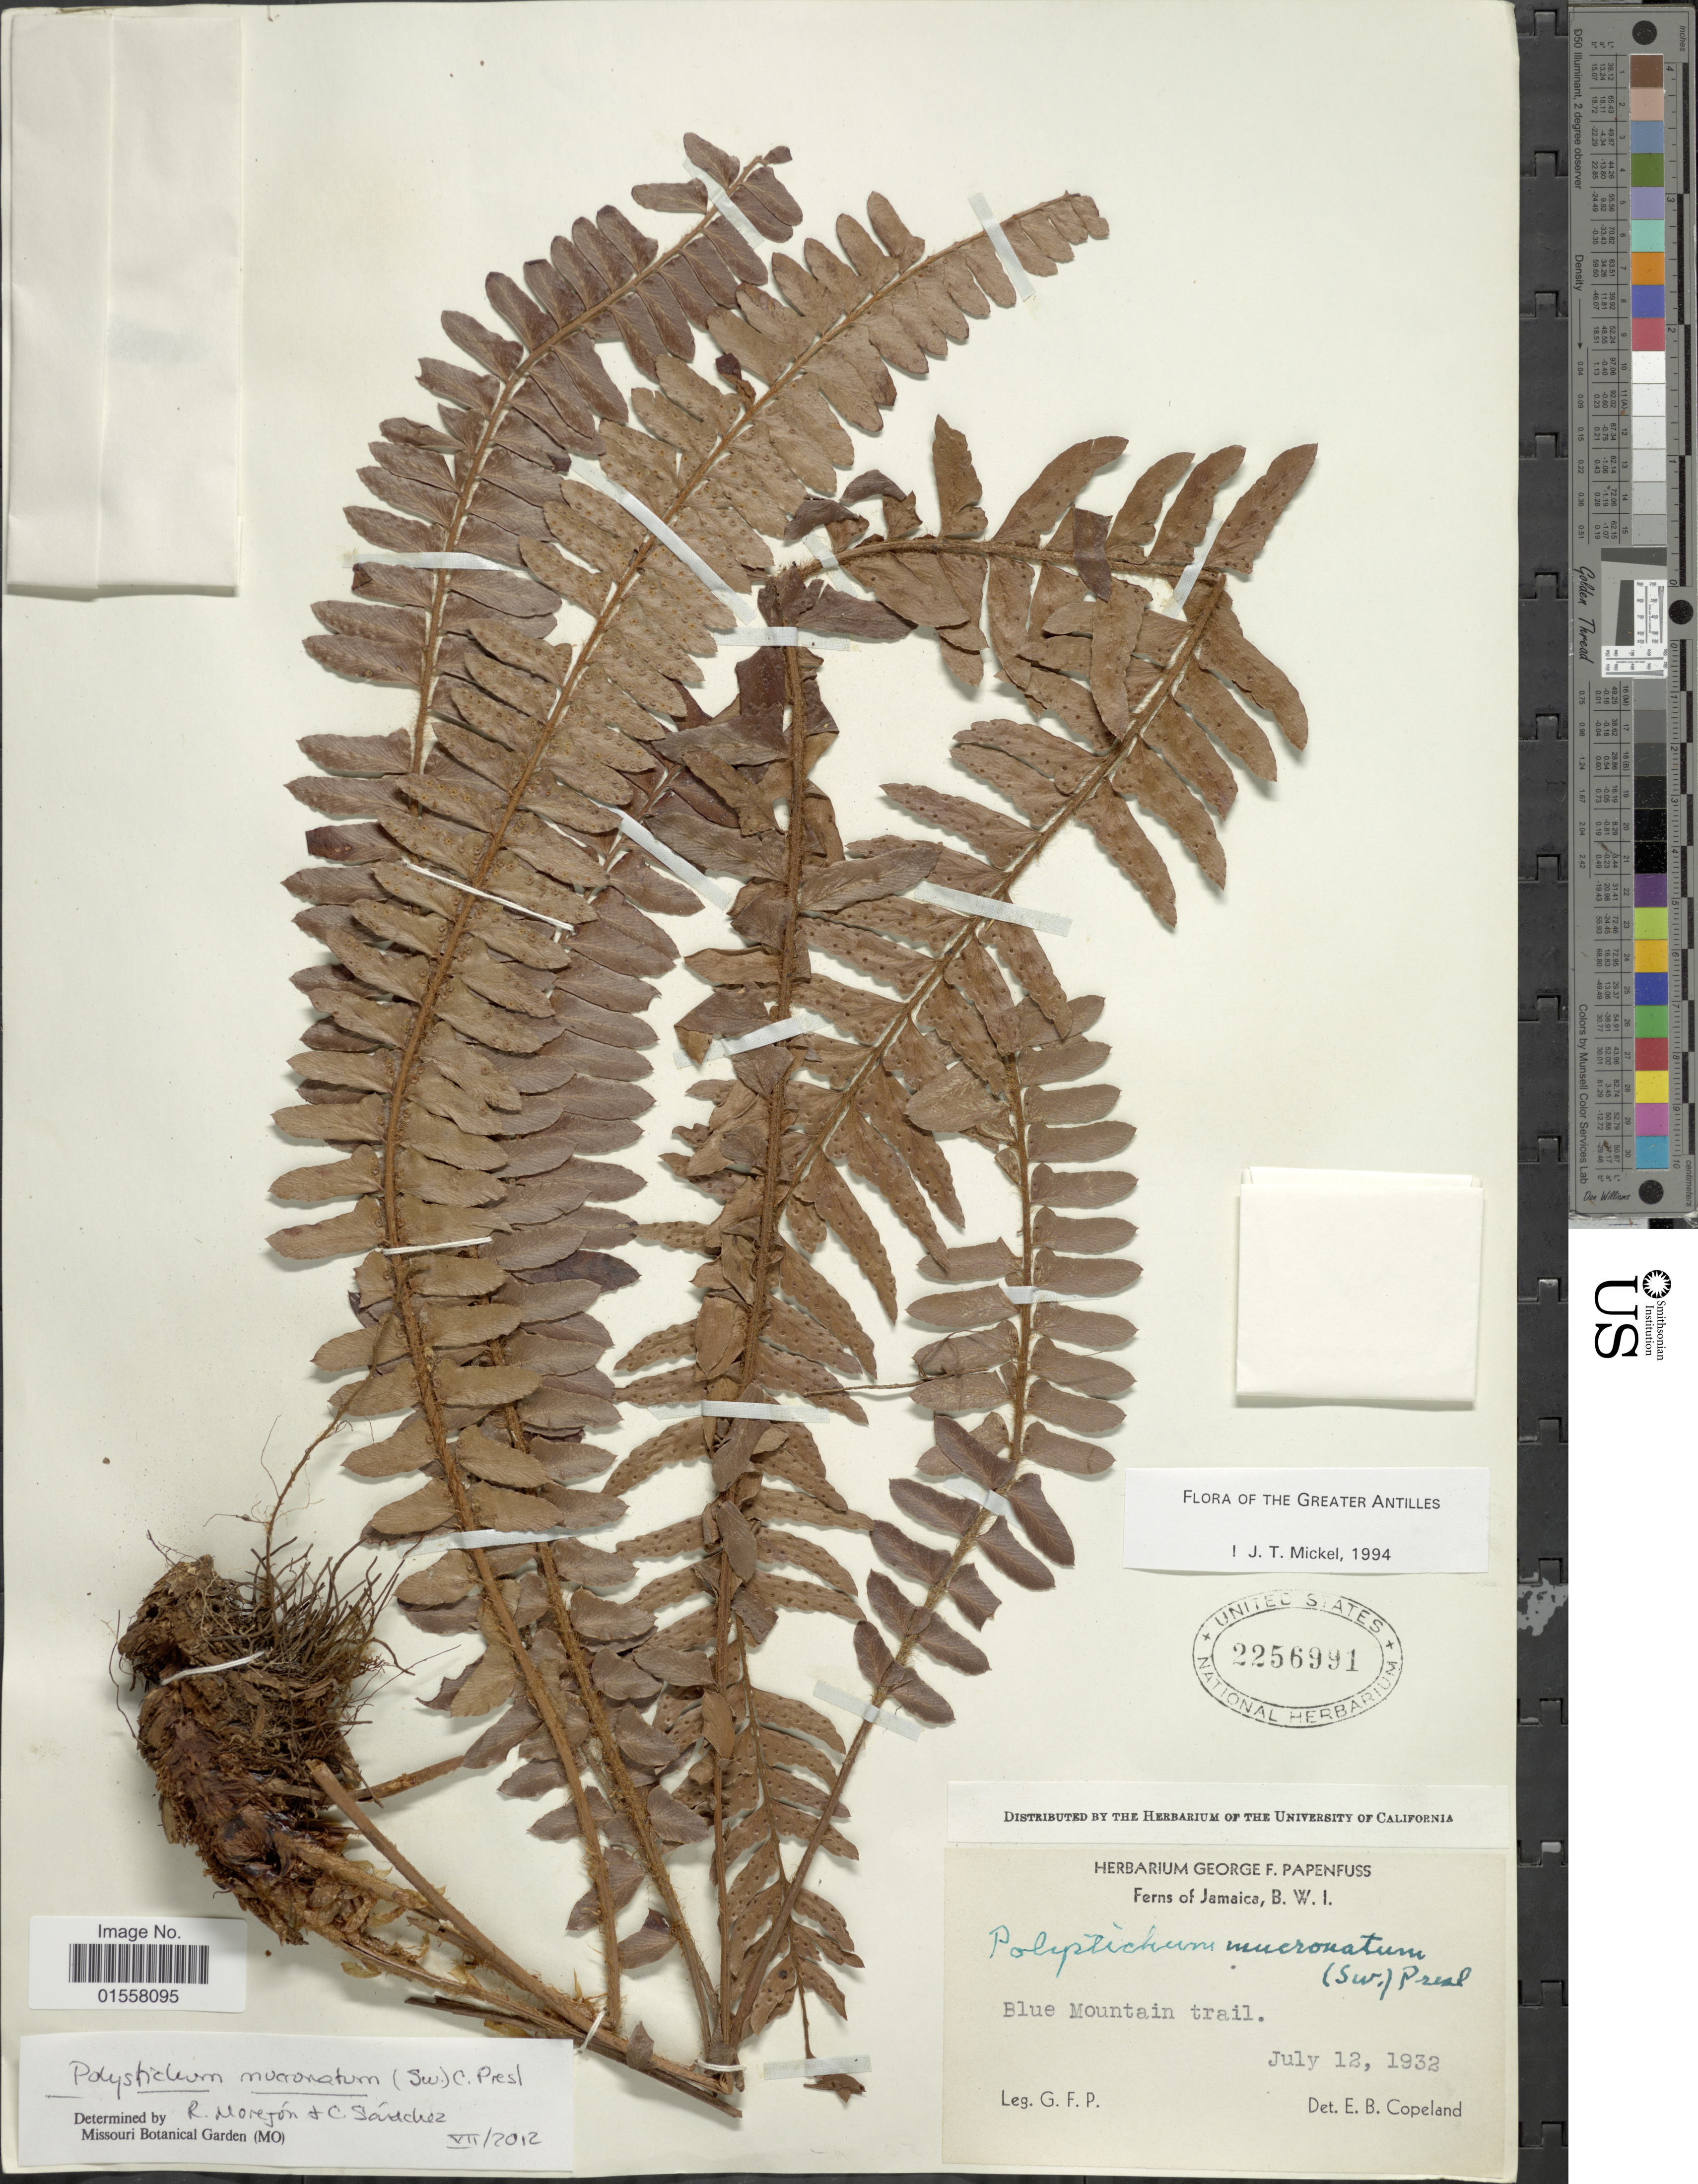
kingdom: Plantae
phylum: Tracheophyta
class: Polypodiopsida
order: Polypodiales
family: Dryopteridaceae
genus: Polystichum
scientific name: Polystichum mucronatum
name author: (Sw.) C. Presl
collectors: G. Papenfuss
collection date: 1932-07-12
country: Jamaica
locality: Blue Mountain trail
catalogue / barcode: US 2256991